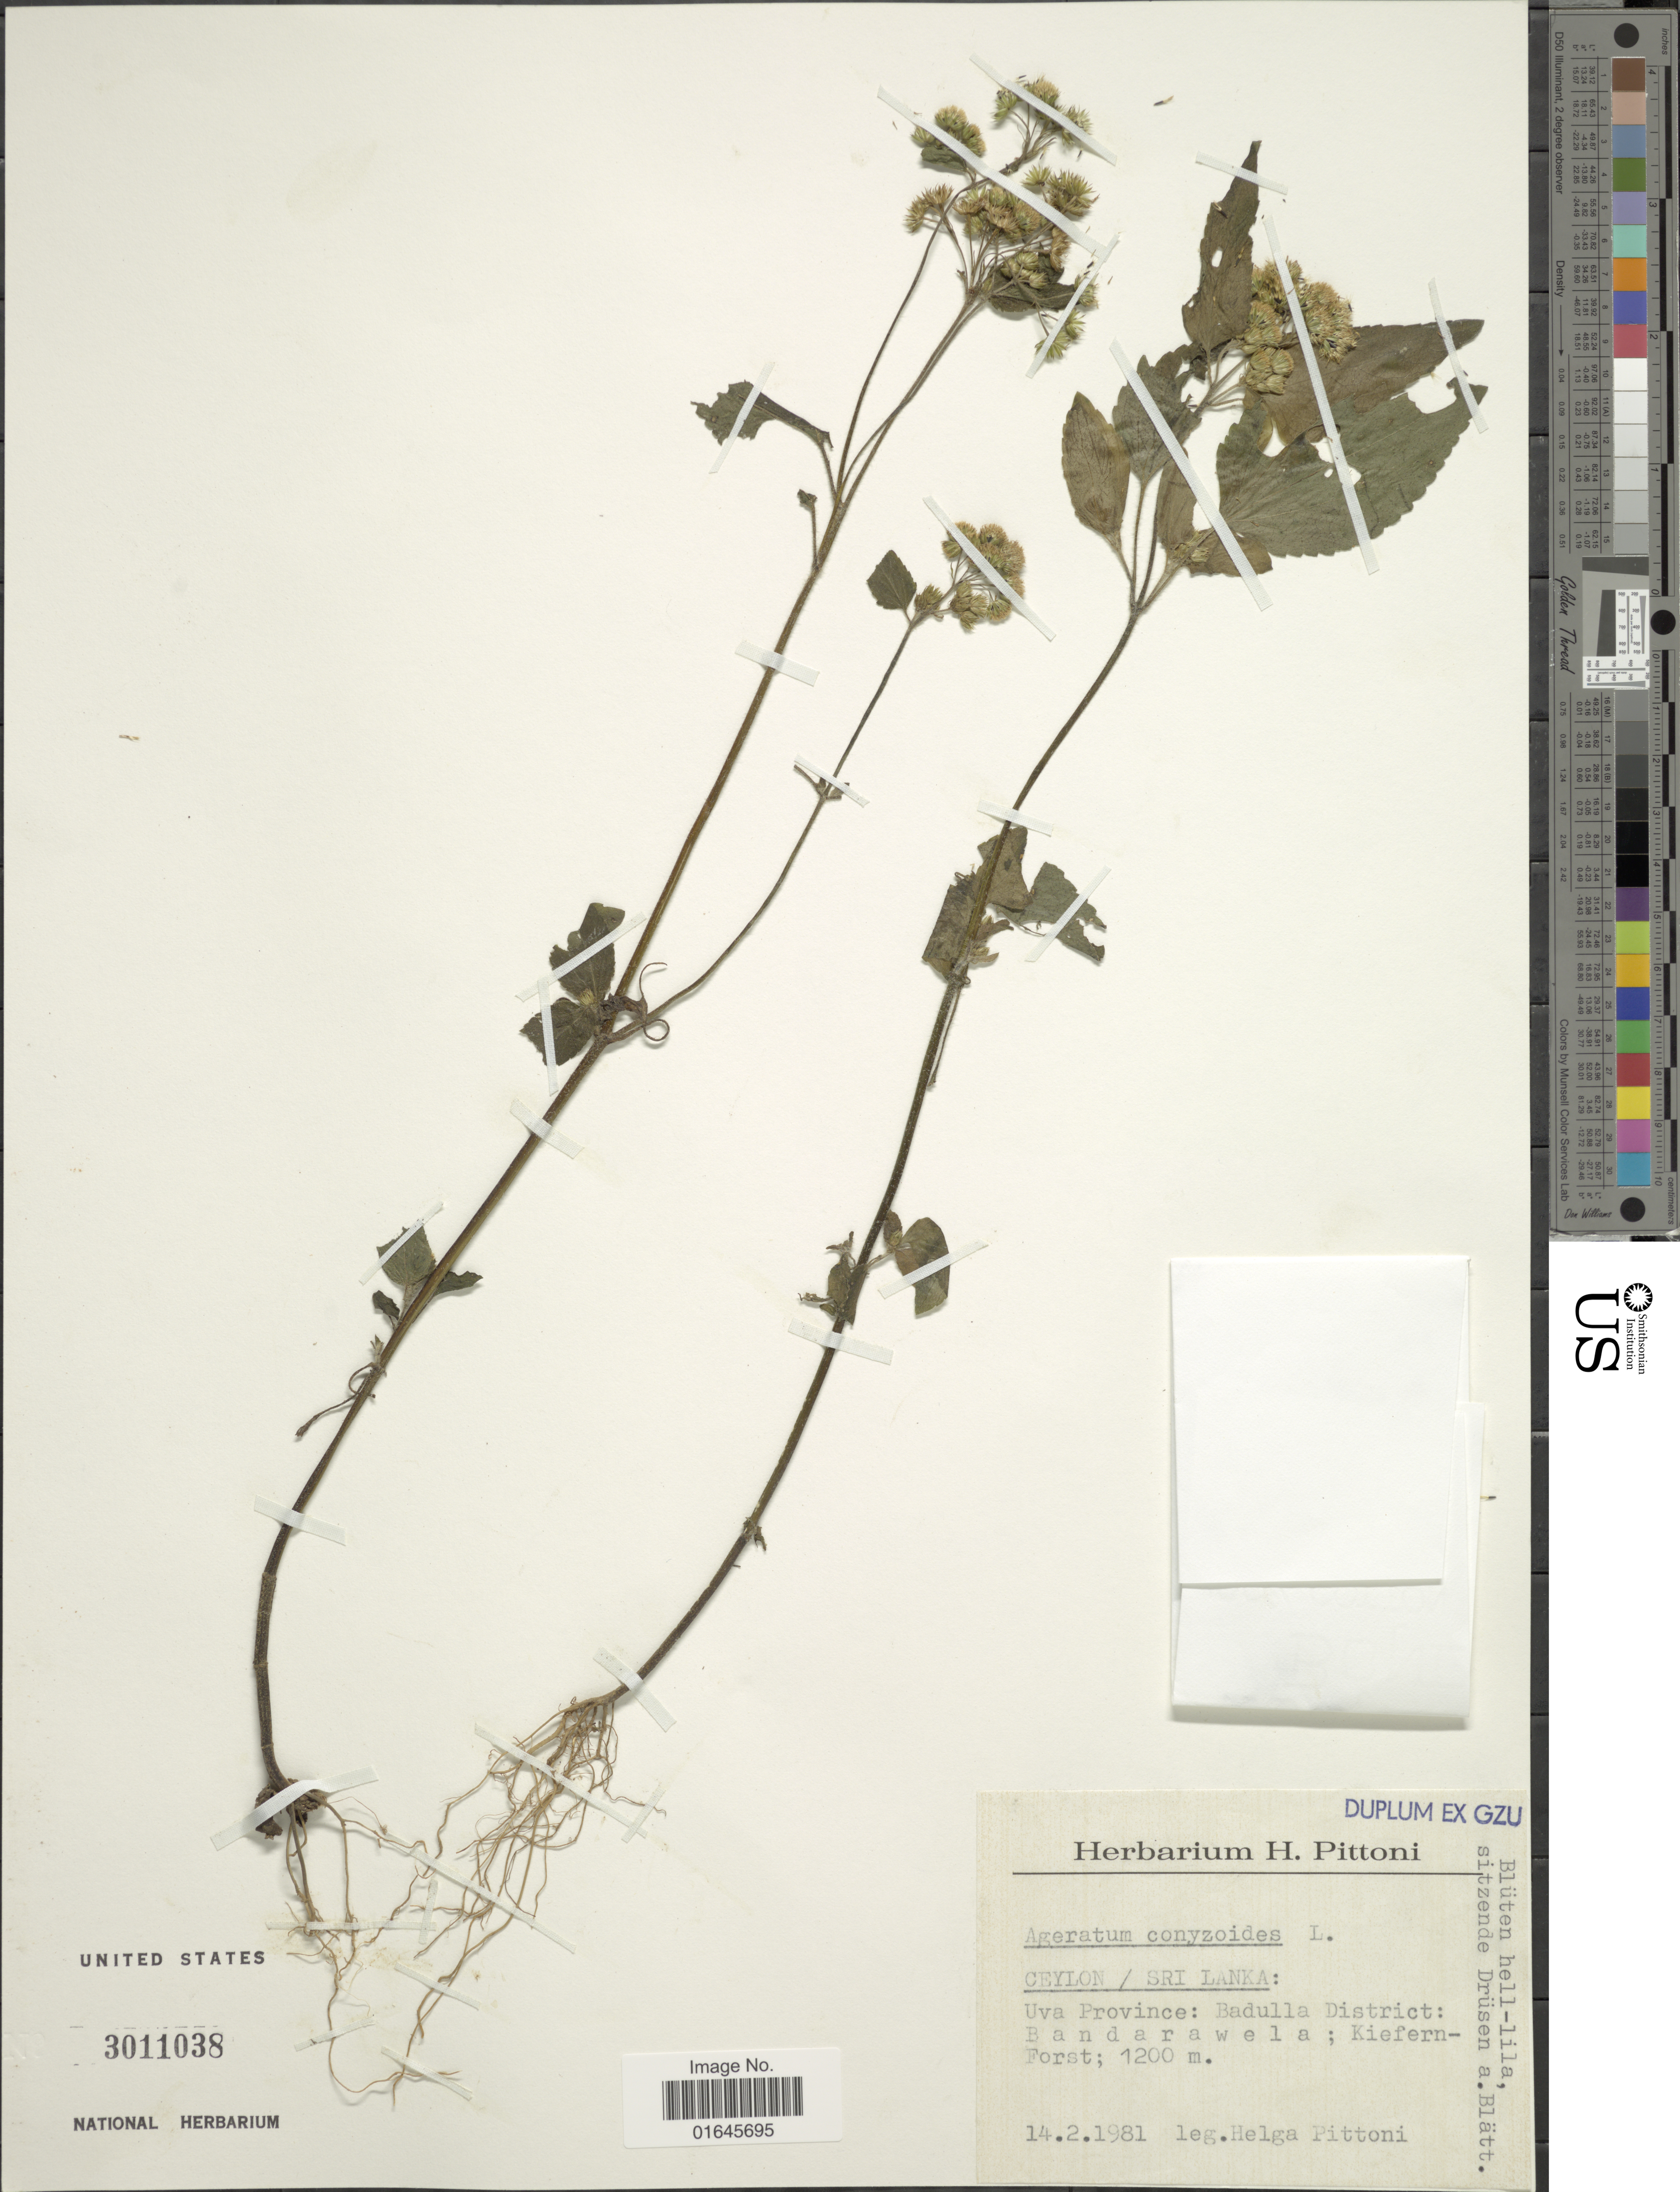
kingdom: Plantae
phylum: Tracheophyta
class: Magnoliopsida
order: Asterales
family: Asteraceae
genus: Ageratum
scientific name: Ageratum conyzoides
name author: L.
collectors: H. Pittoni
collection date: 1981-02-14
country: Sri Lanka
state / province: Uva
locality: Ceylon, Badulla District, Bandarawela: Kiefern Forst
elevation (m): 1200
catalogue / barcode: US 3011038